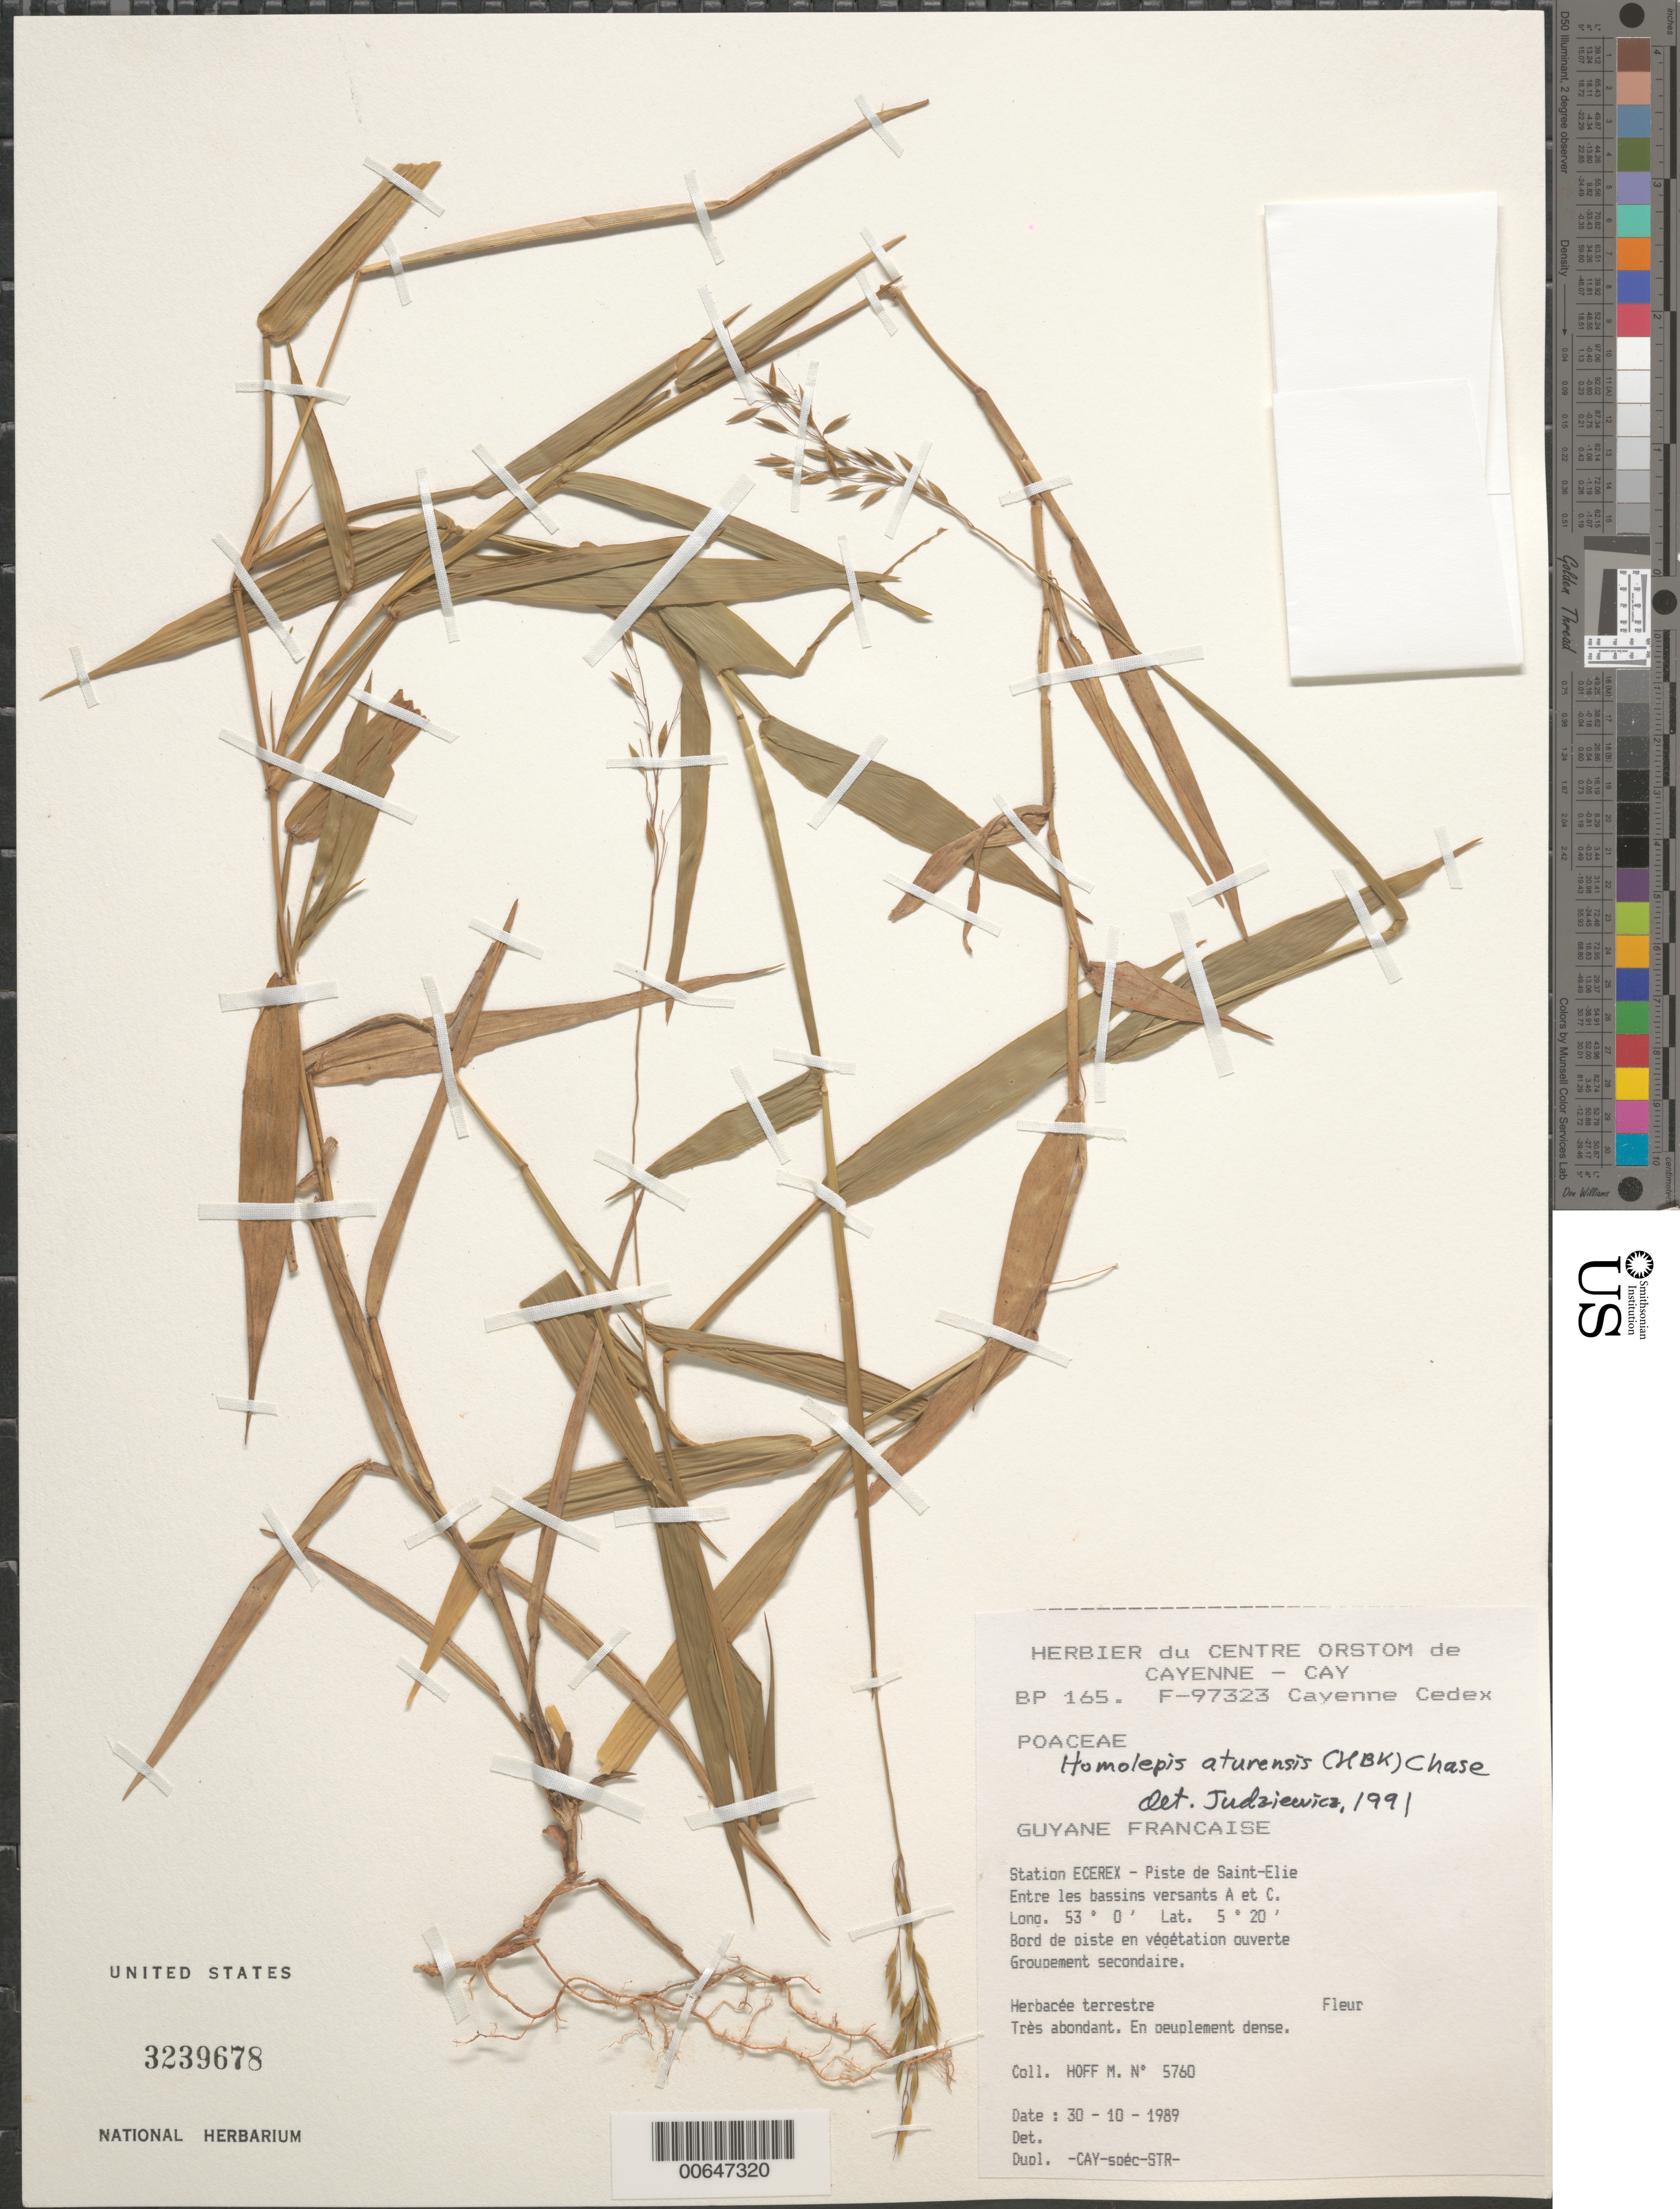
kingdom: Plantae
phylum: Tracheophyta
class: Liliopsida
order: Poales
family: Poaceae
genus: Homolepis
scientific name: Homolepis aturensis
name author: (Kunth) Chase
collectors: M. Hoff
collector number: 5760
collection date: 1989-10-30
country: French Guiana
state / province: Cayenne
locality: Guyane Francaise. Station Ecerex - Piste de Saint-Elie. Entre les bassins versants A et C.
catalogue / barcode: US 3239678